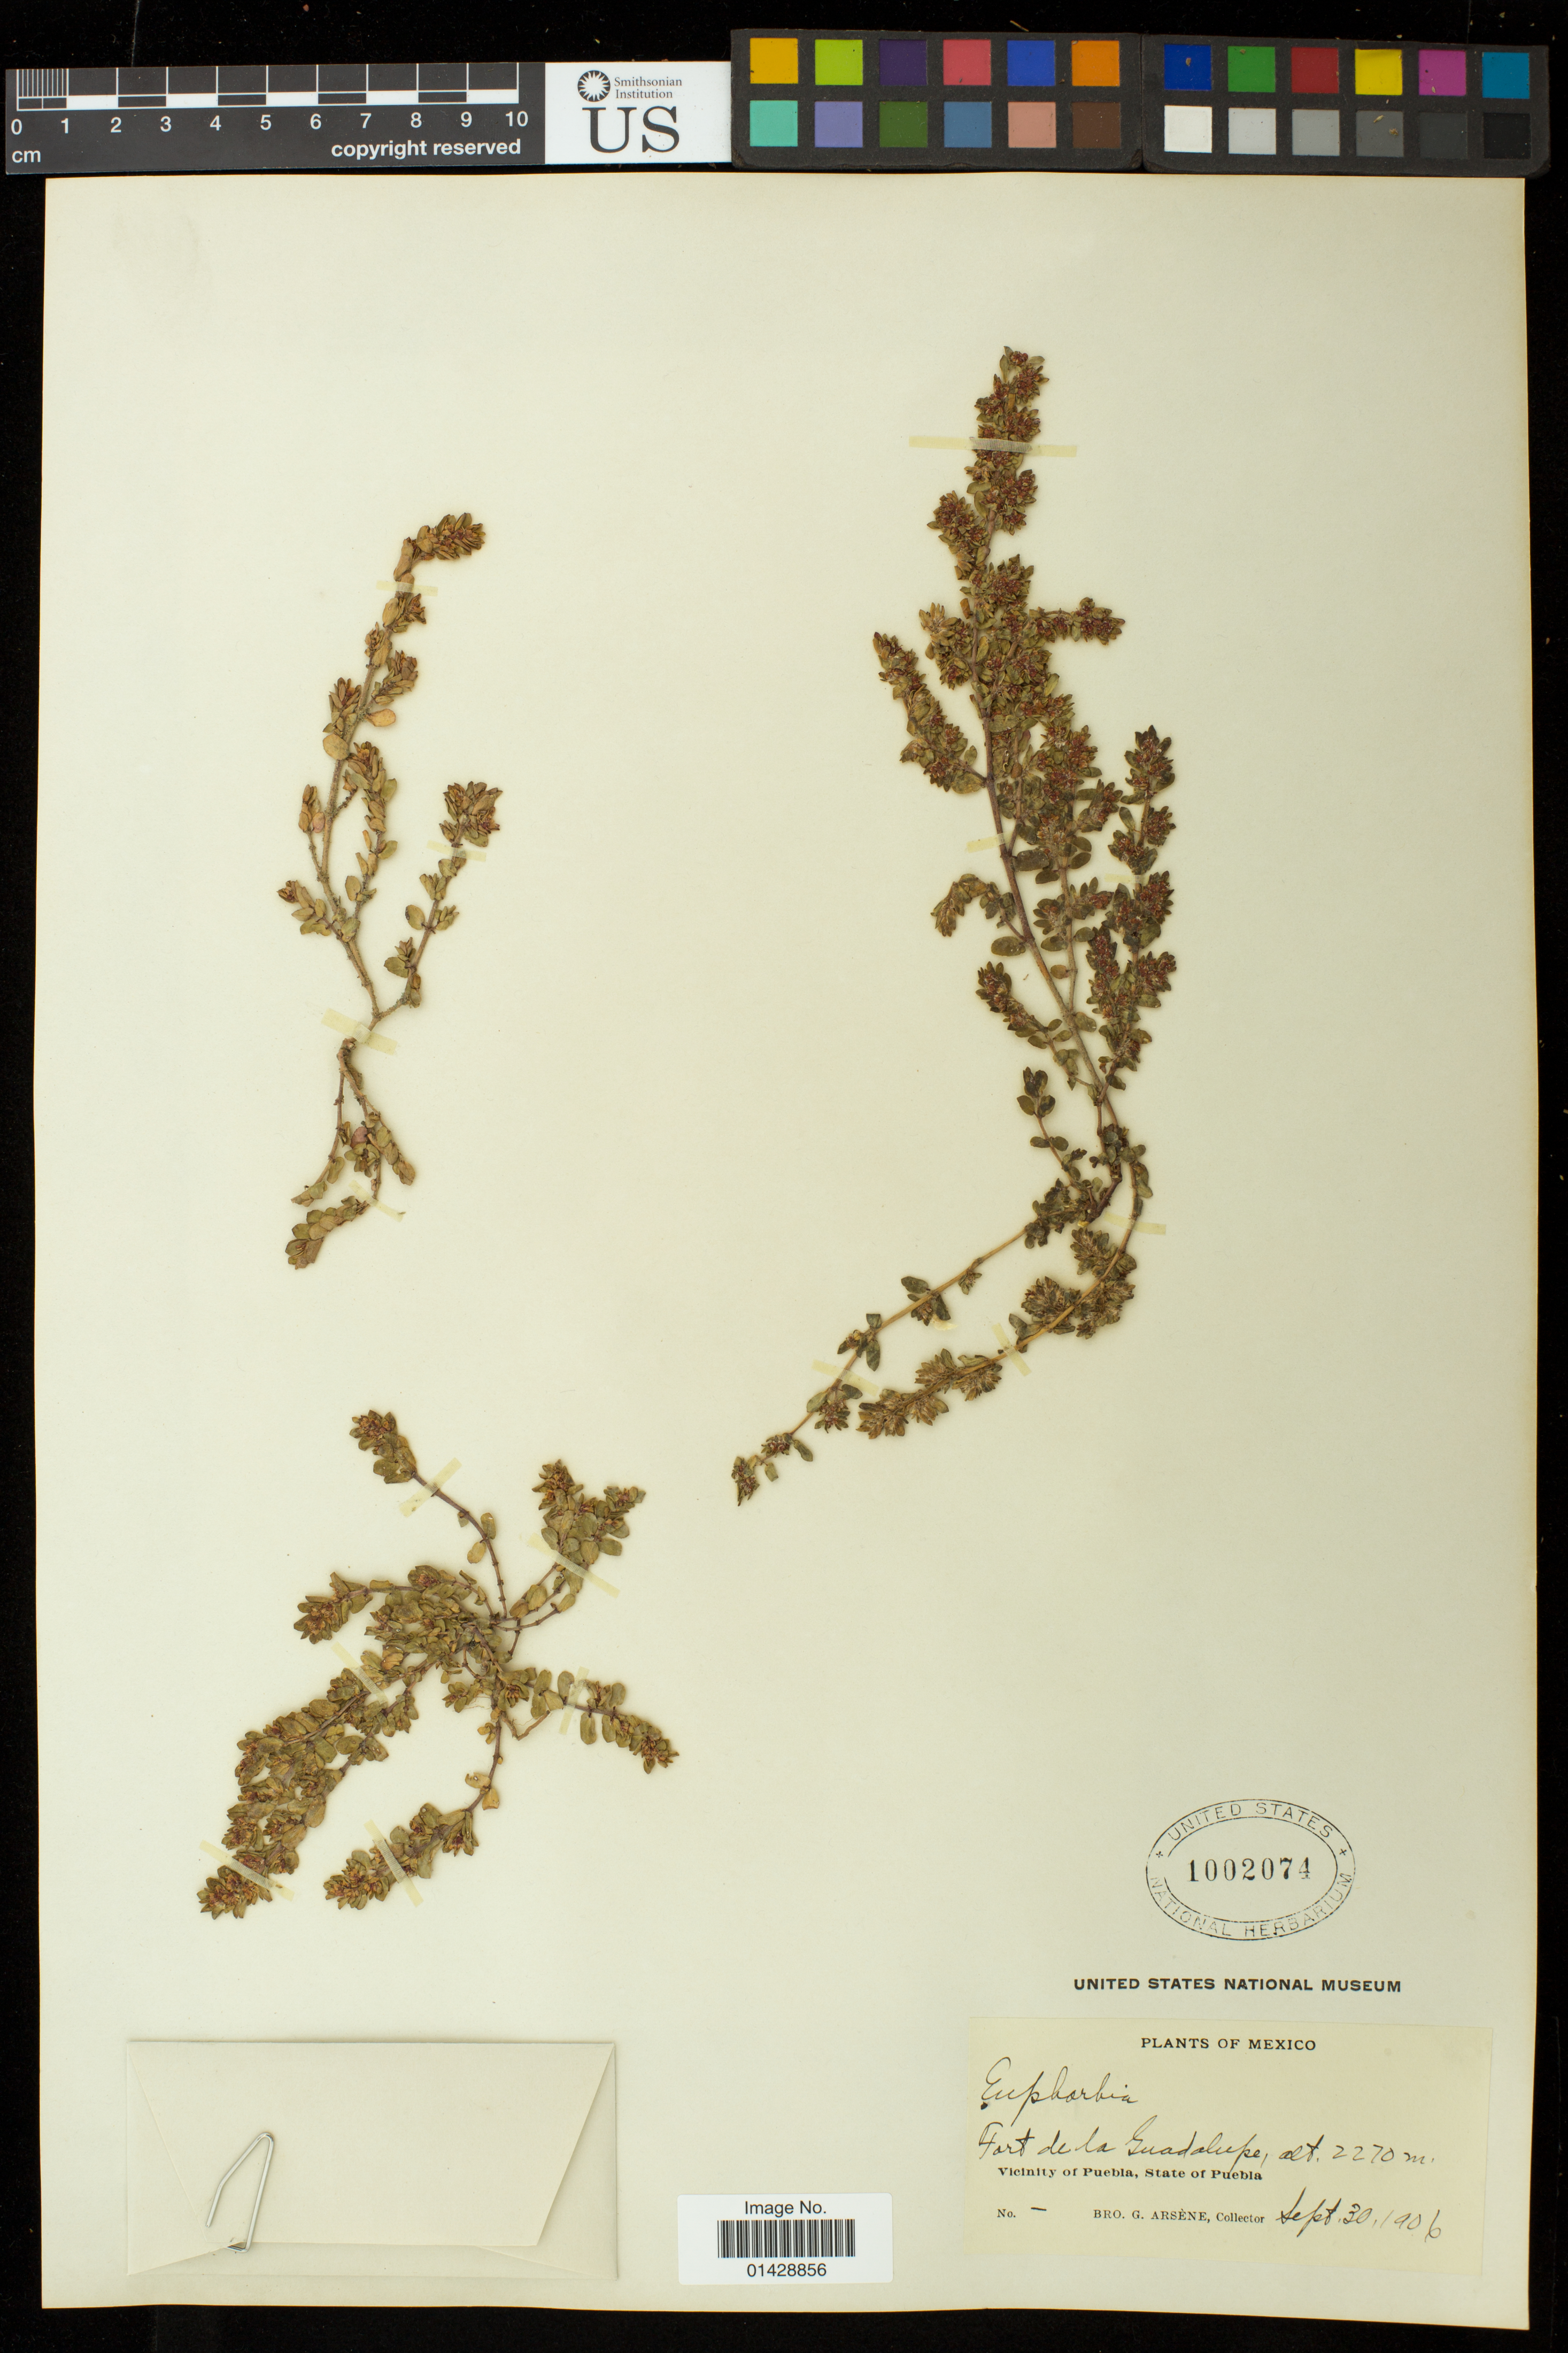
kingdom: Plantae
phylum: Tracheophyta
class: Magnoliopsida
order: Malpighiales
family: Euphorbiaceae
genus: Euphorbia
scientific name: Euphorbia indivisa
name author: (Engelm.) Tidestr.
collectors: Bro. G. Arsène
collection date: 1906-09-30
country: Mexico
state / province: Puebla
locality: Vicinity of Puebla; Fort de la Guadalupe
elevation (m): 2270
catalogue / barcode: US 1002074